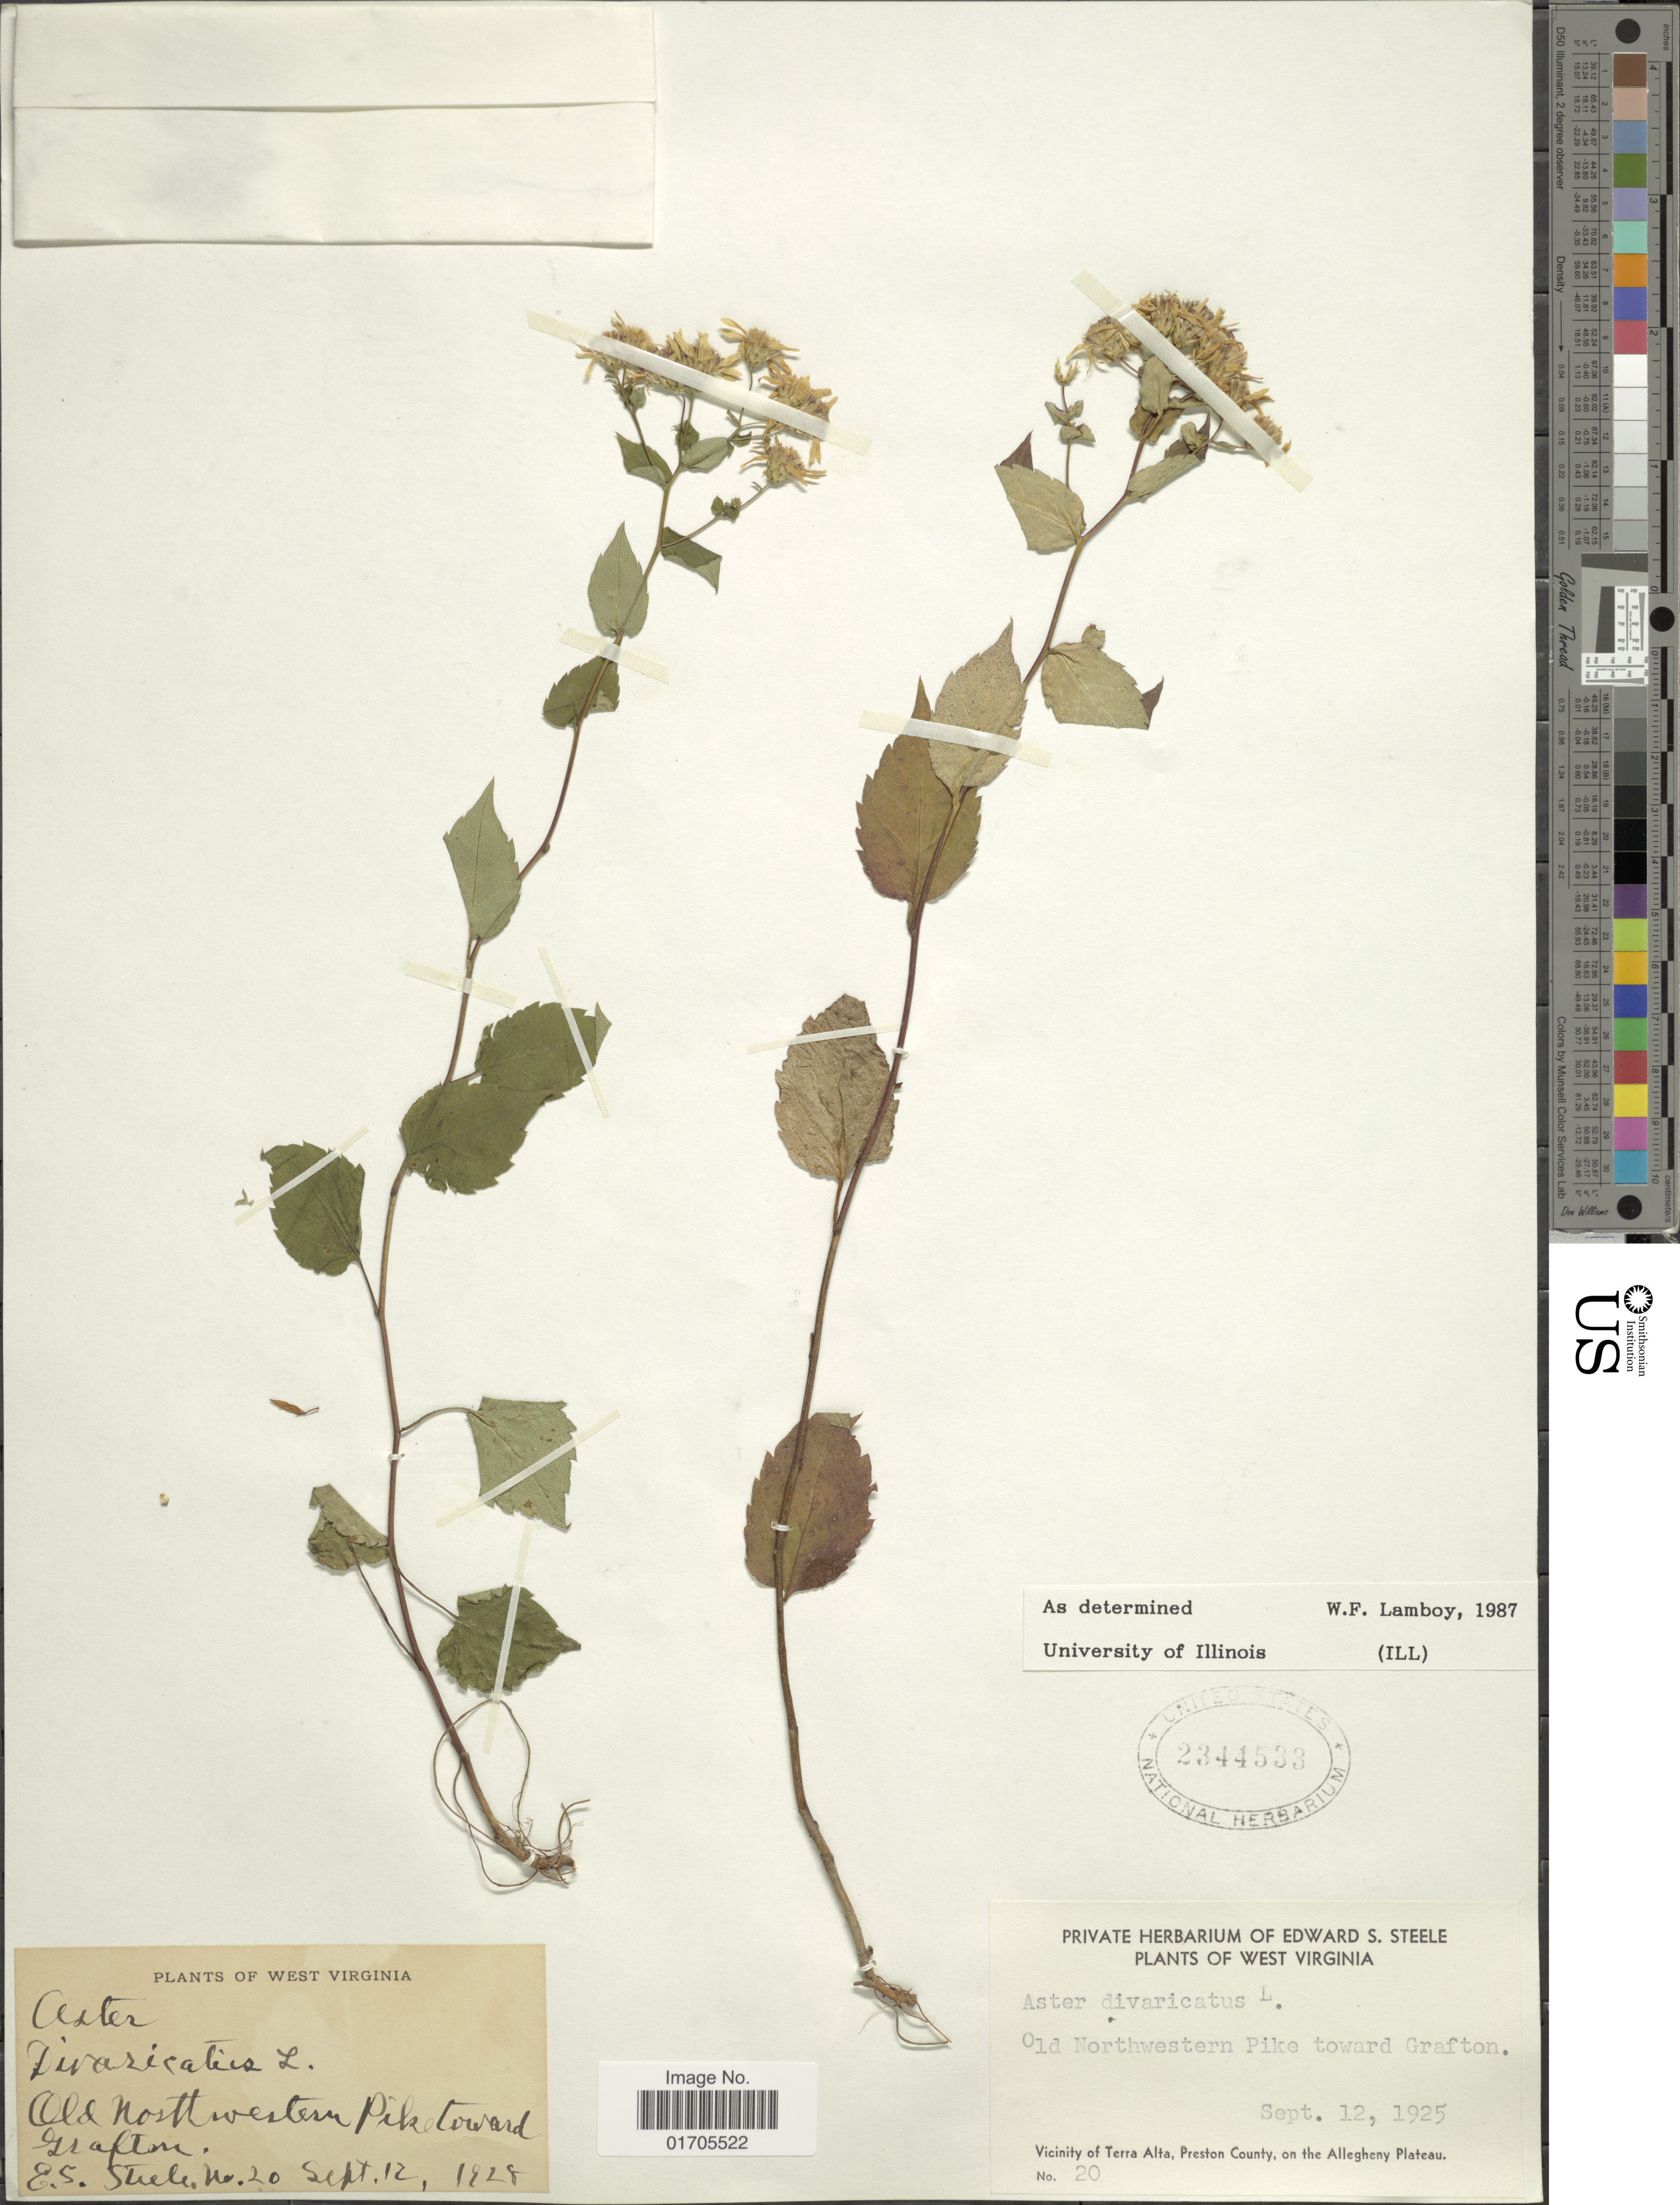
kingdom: Plantae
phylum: Tracheophyta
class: Magnoliopsida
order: Asterales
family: Asteraceae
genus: Eurybia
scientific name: Eurybia divaricata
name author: (L.) G.L. Nesom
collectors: E. Steele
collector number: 20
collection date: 1925-09-12/1928-09-12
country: United States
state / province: West Virginia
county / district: Preston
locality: Old Northwestern Pike toward Grafton. Vicinity of Terra Alta, Preston County, on the Allegheny Plateau.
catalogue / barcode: US 2344533